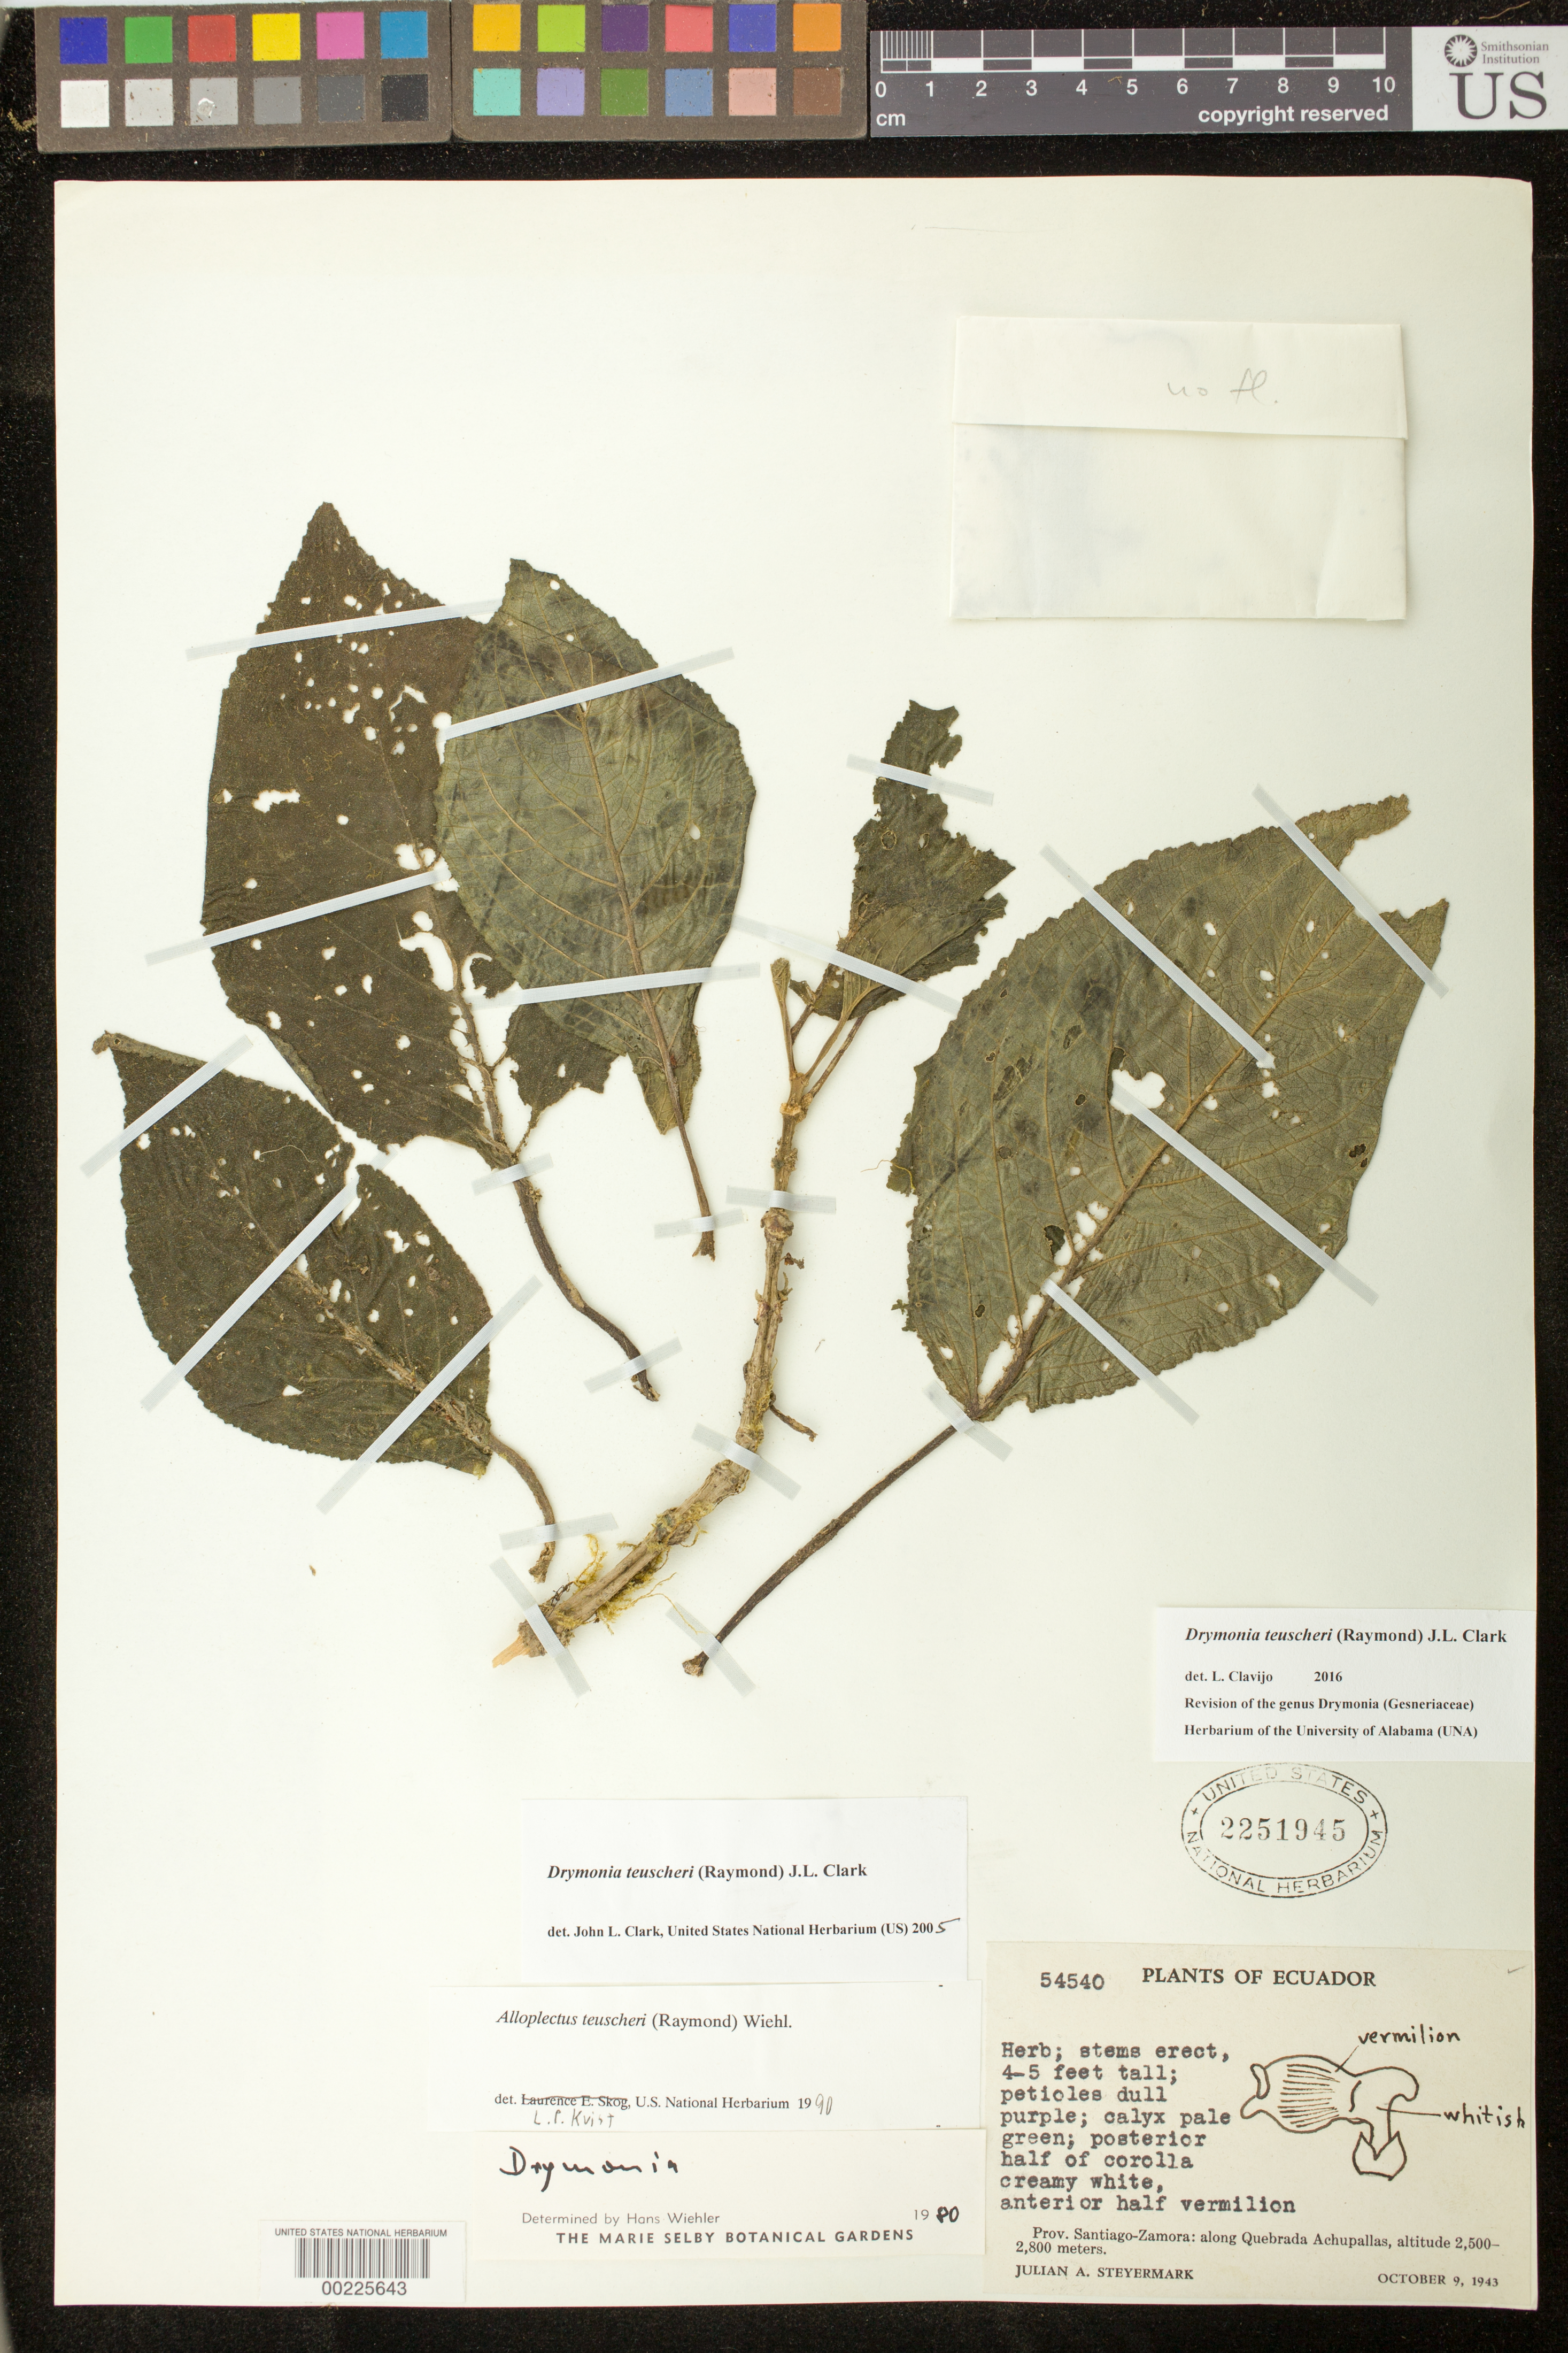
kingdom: Plantae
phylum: Tracheophyta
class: Magnoliopsida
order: Lamiales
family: Gesneriaceae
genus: Drymonia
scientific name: Drymonia teuscheri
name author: (Raymond) J.L. Clark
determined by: Clark, J. L., (SEL), The Marie Selby Botanical Garden (UNITED STATES)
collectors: J. Steyermark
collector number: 54540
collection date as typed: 09 Oct 1943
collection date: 1943-10-09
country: Ecuador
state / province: Morona-Santiago / Zamora-Chinchipe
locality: Prov. Santiago-Zamora: along Quebrada Achupallas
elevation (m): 2500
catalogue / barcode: US 2251945